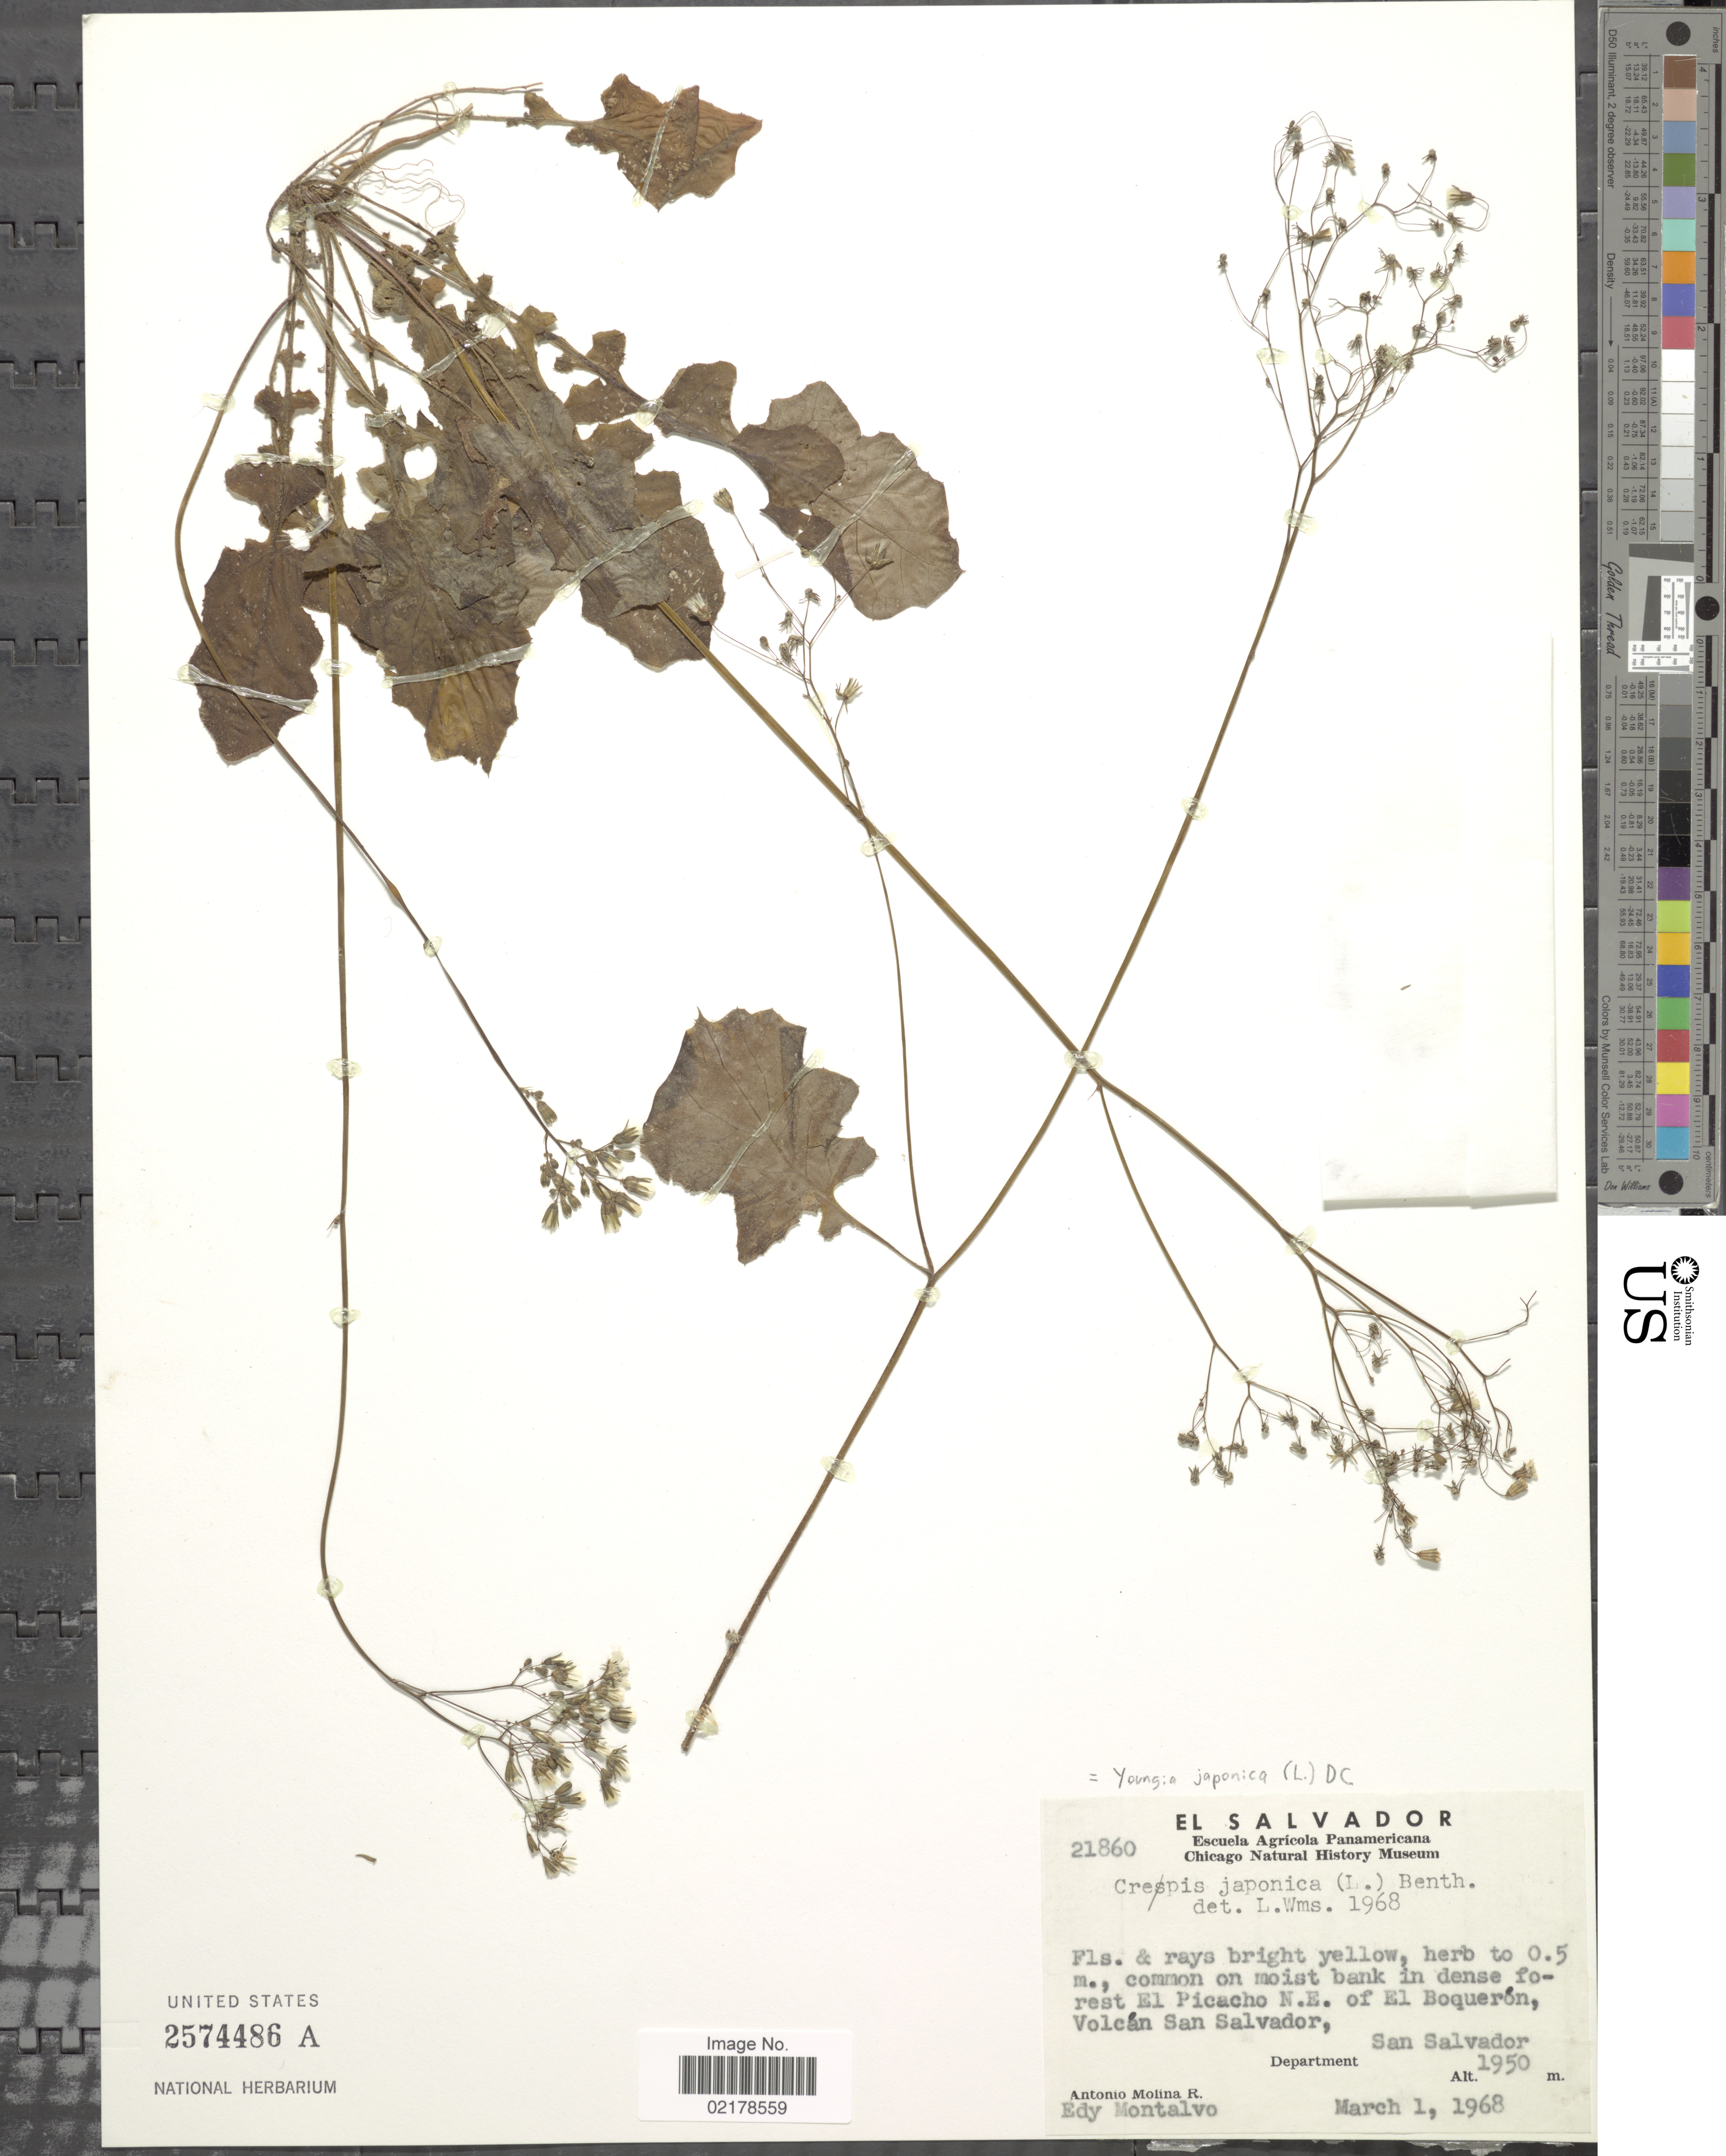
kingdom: Plantae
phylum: Tracheophyta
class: Magnoliopsida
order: Asterales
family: Asteraceae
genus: Youngia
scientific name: Youngia japonica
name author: (L.) DC.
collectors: A. Molina R. & E. A. Montalvo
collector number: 21860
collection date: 1968-03-01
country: El Salvador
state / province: San Salvador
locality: Common on moist bank in dense forest El Picacho N.E. of El Boquerón, Volcán San Salvador, Department San Salvador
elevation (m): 1950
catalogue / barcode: US 2574486A